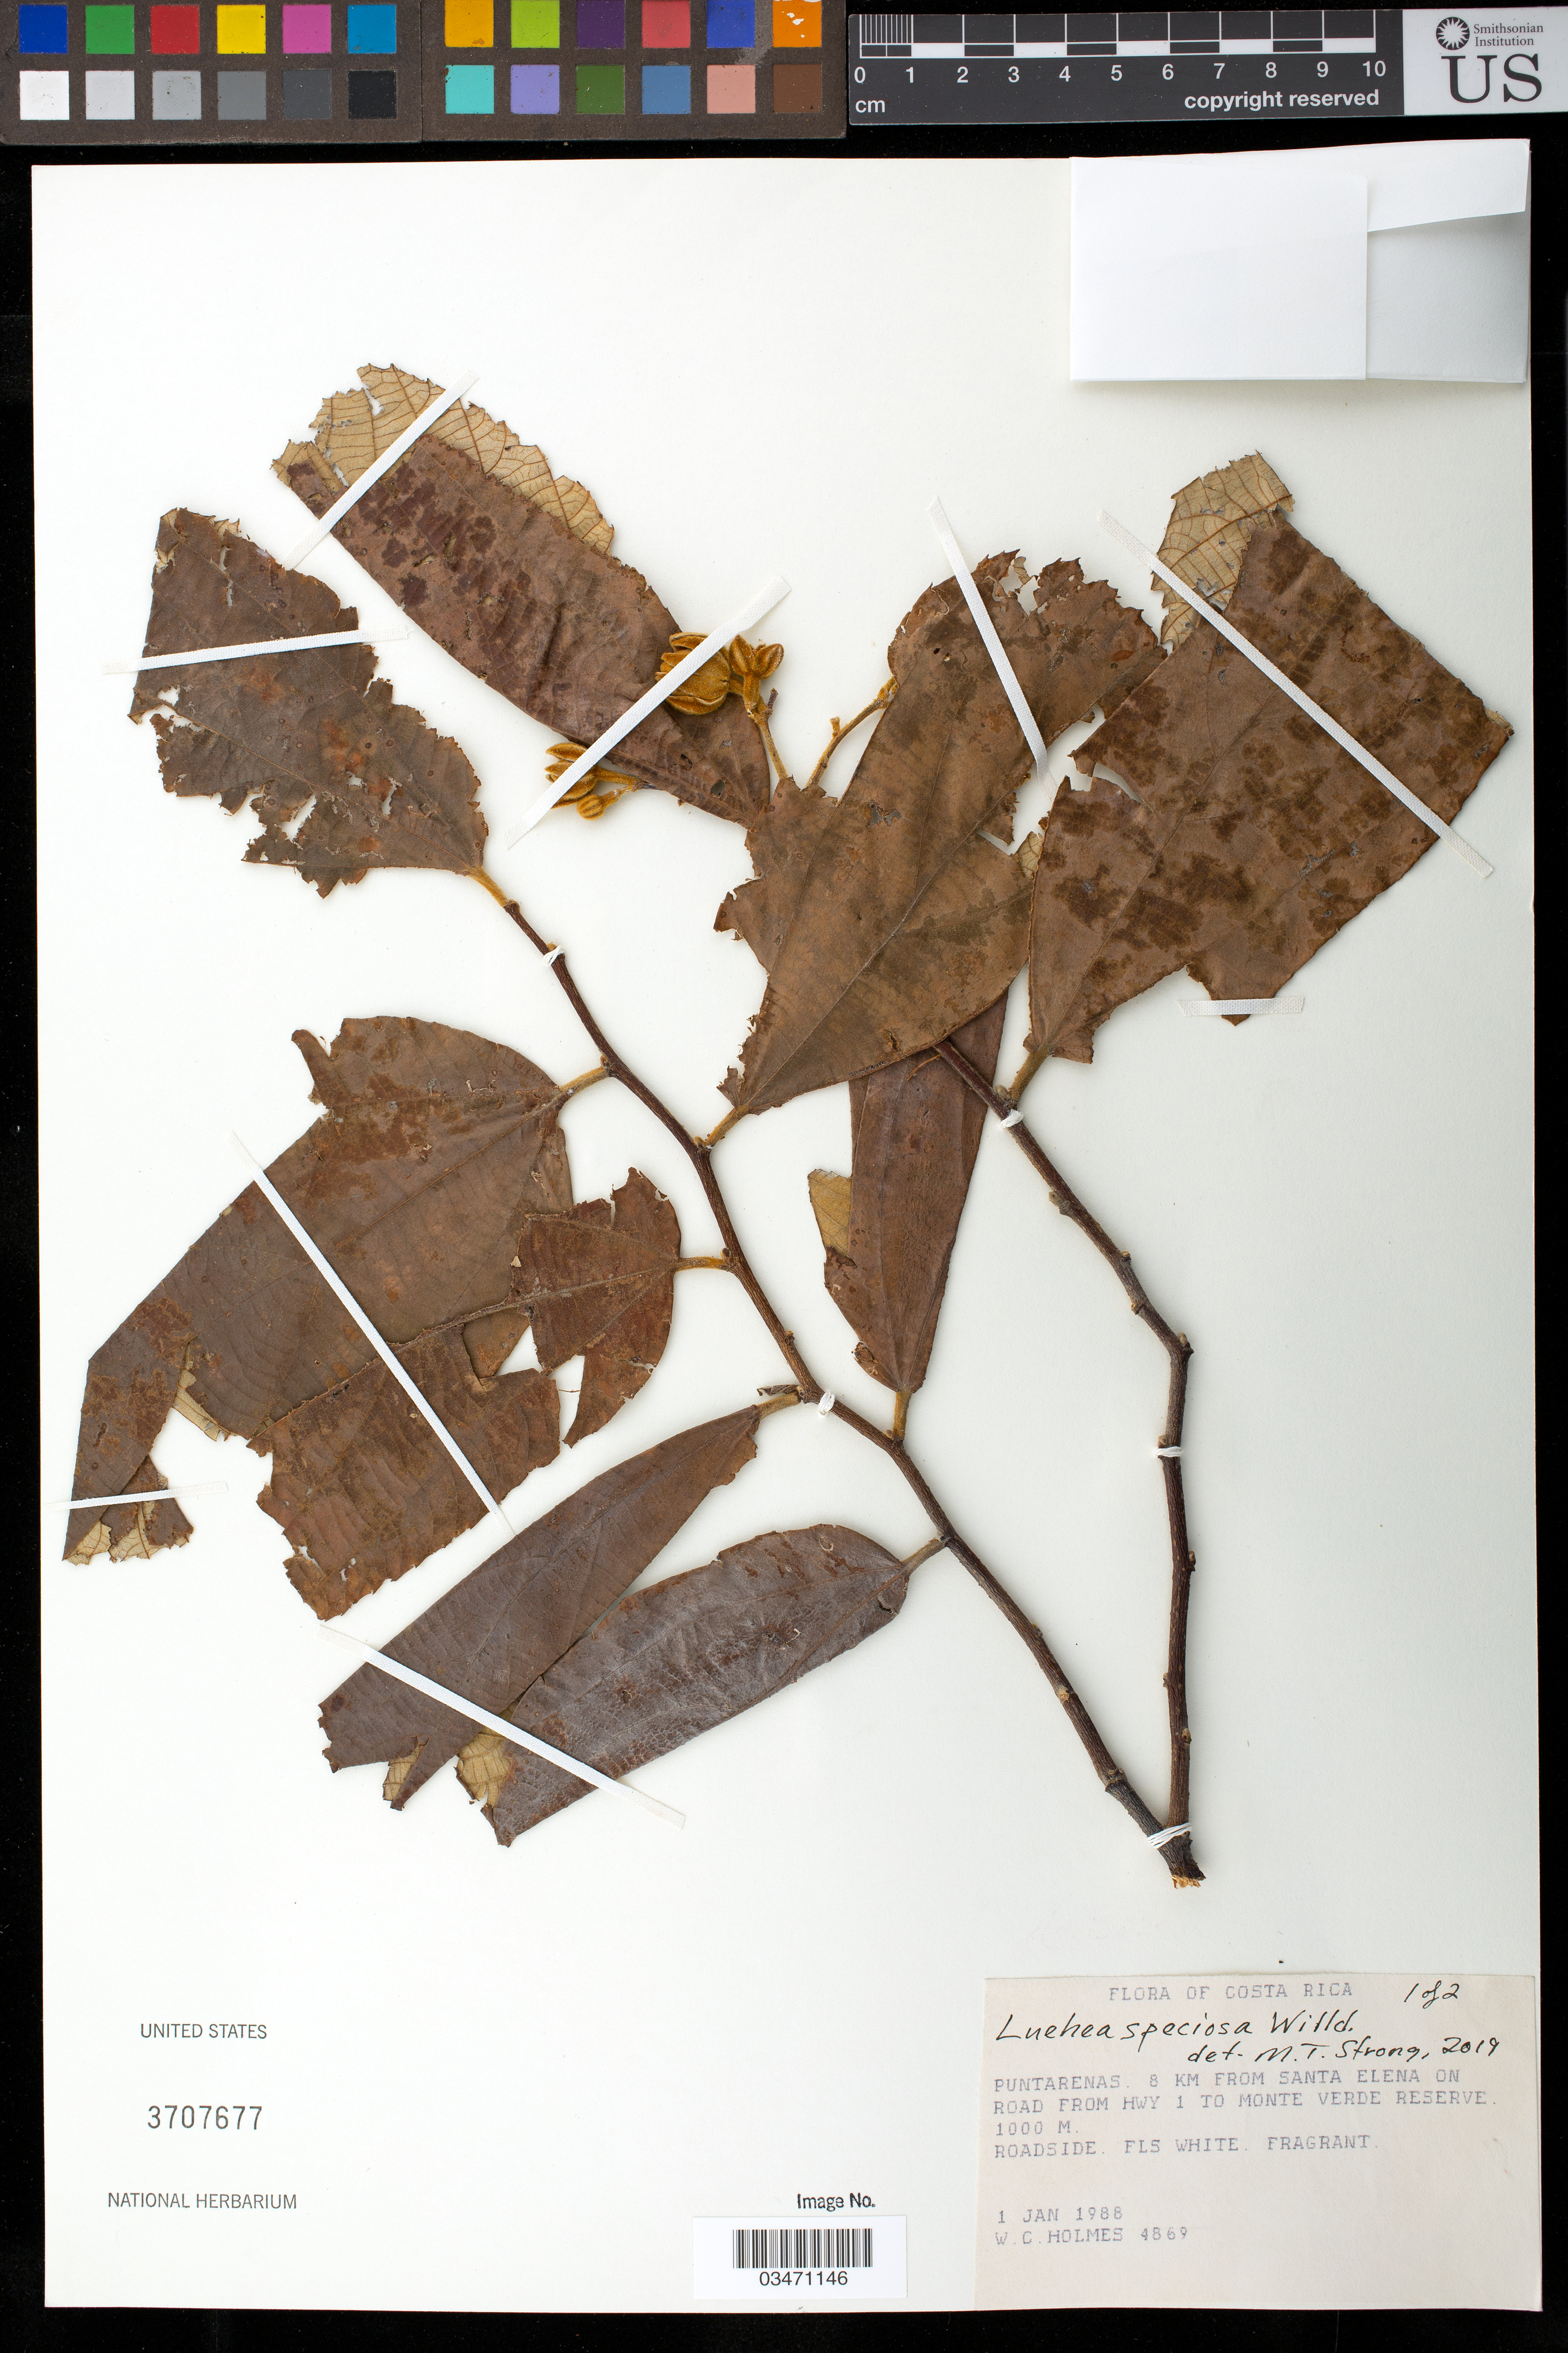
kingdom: Plantae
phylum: Tracheophyta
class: Magnoliopsida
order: Malvales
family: Malvaceae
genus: Luehea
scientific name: Luehea speciosa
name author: Willd.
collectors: W. Holmes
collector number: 4869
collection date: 1988-01-01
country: Costa Rica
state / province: Puntarenas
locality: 8 km from Santa Elena on road from Hwy 1 to Monte Verde Reserve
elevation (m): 1000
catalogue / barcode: US 3707677